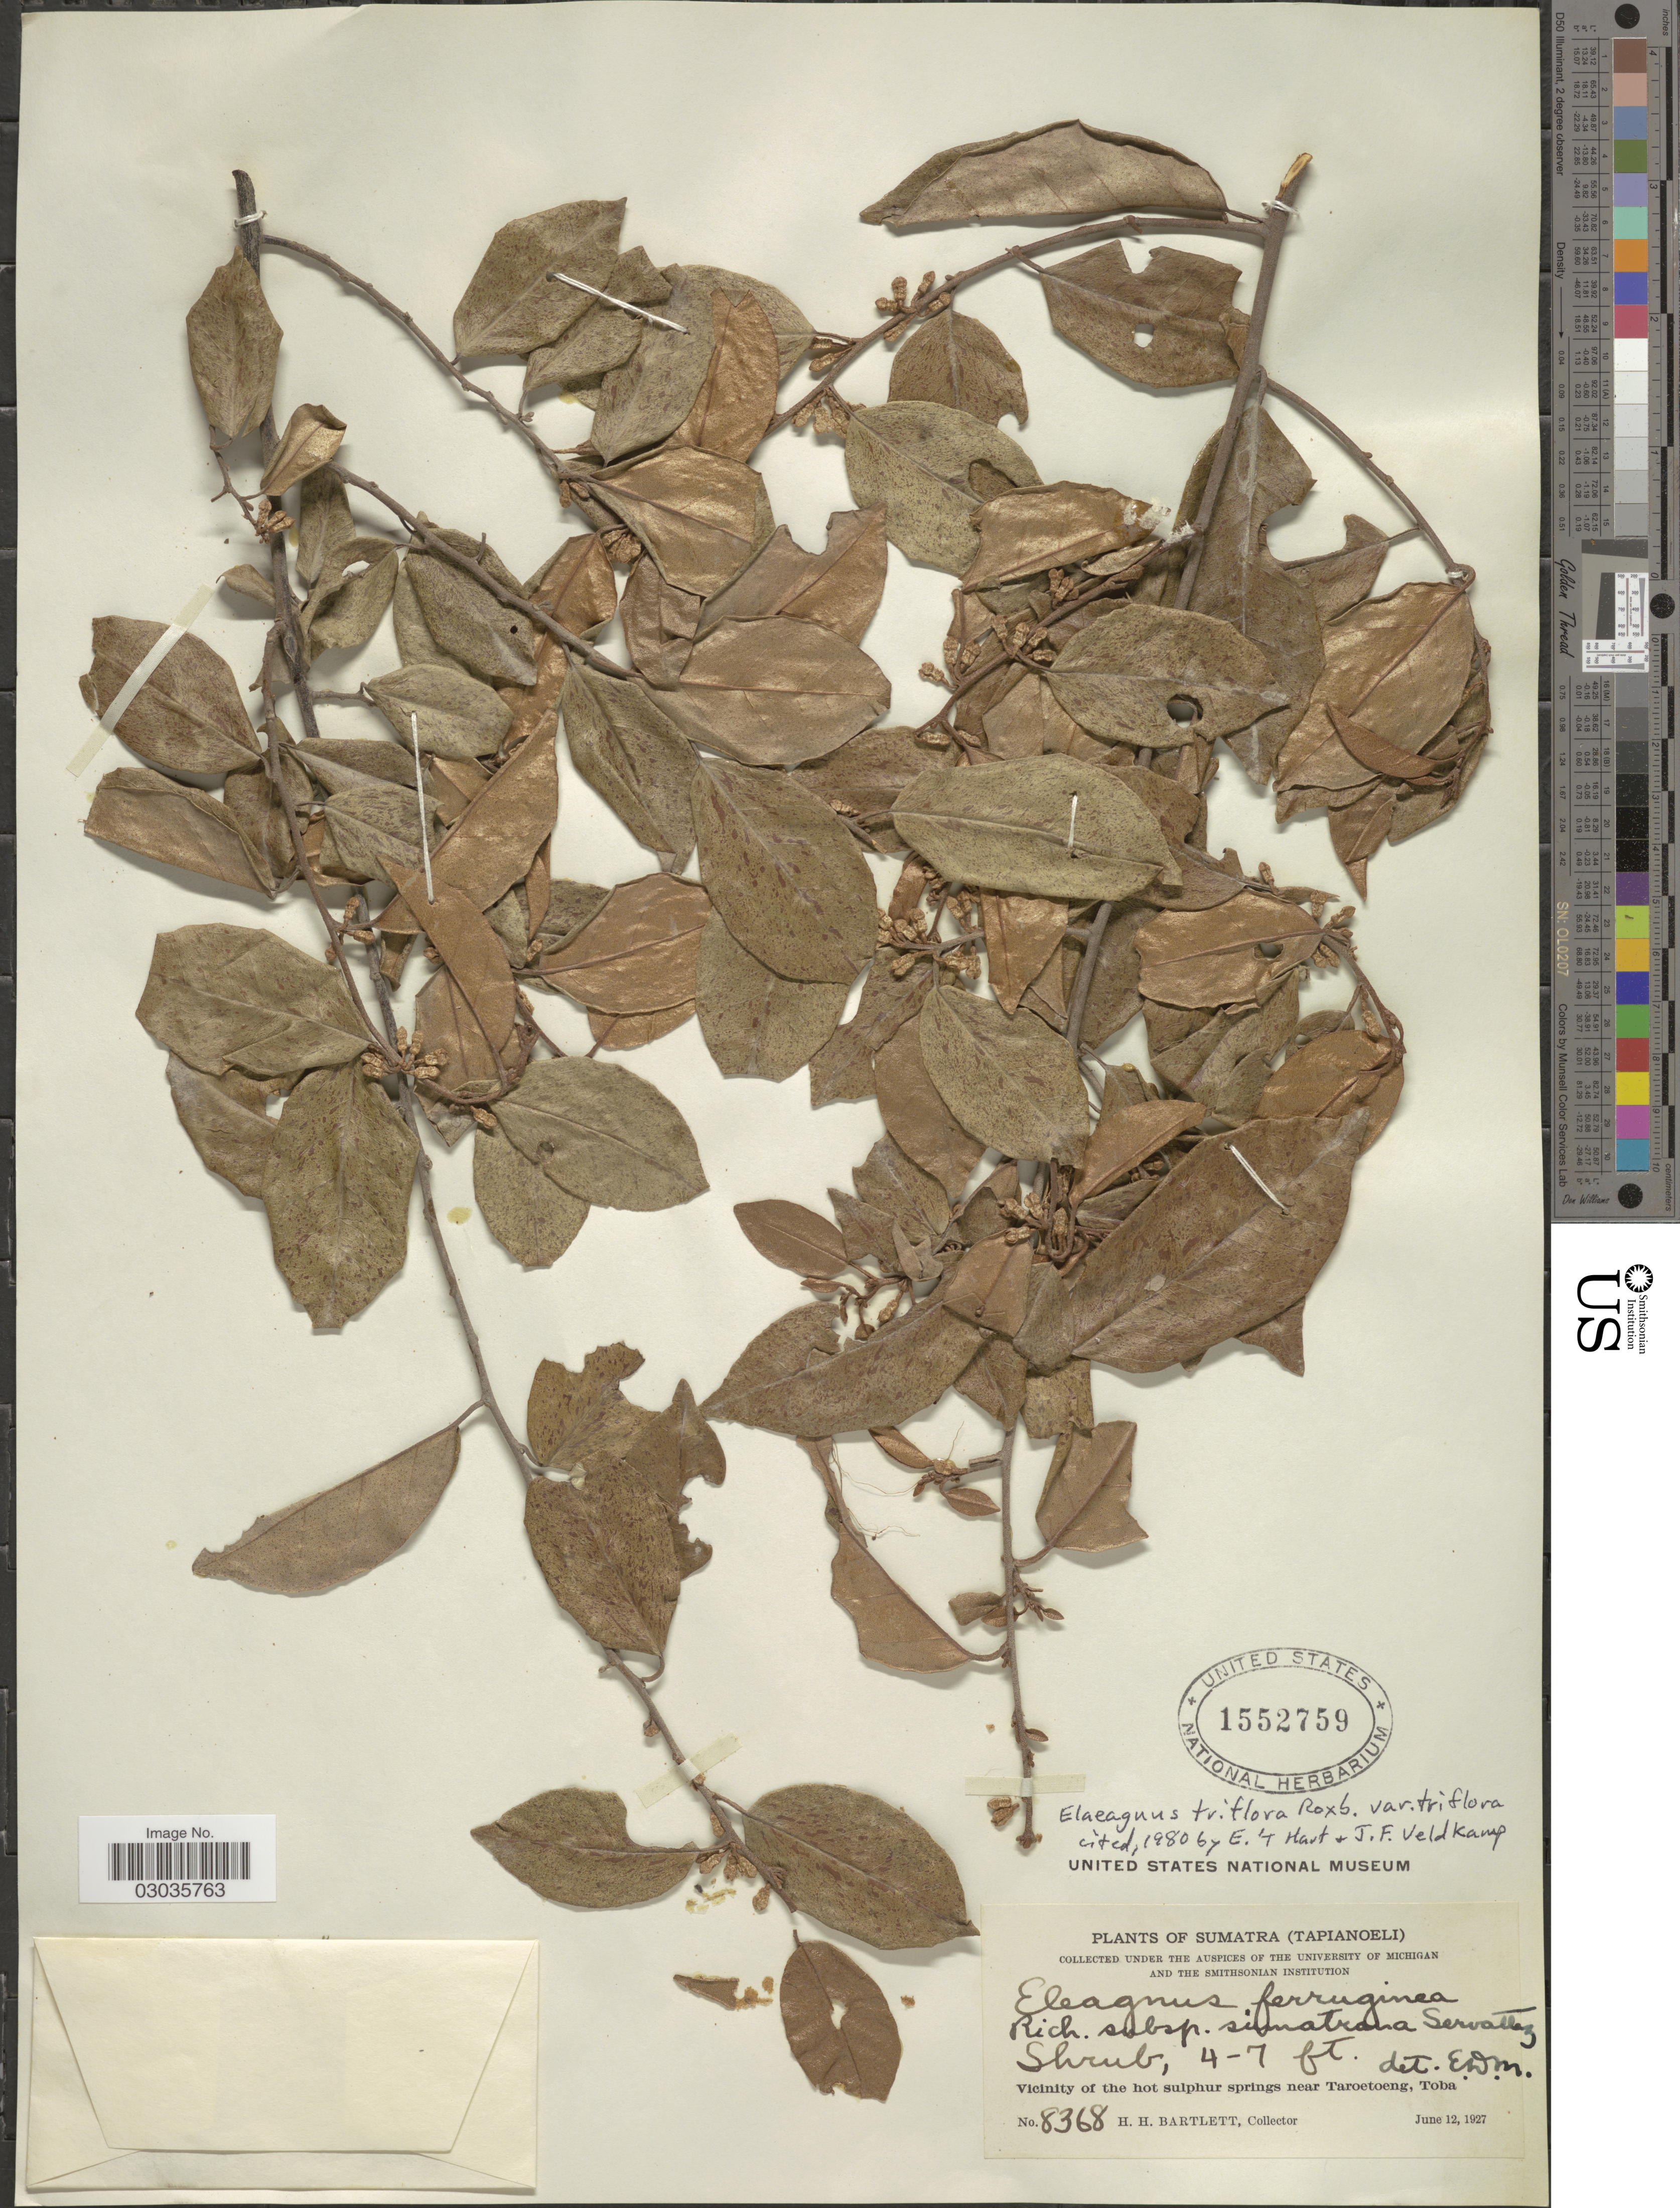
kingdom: Plantae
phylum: Tracheophyta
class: Magnoliopsida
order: Rosales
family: Elaeagnaceae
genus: Elaeagnus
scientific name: Elaeagnus triflora var. triflora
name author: Roxb.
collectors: H. H. Bartlett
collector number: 8368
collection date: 1927-06-12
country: Indonesia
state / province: Sumatra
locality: (Tapianoeli). Vicinity of the hot sulphur springs near Taroetoeng, Toba.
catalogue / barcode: US 1552759